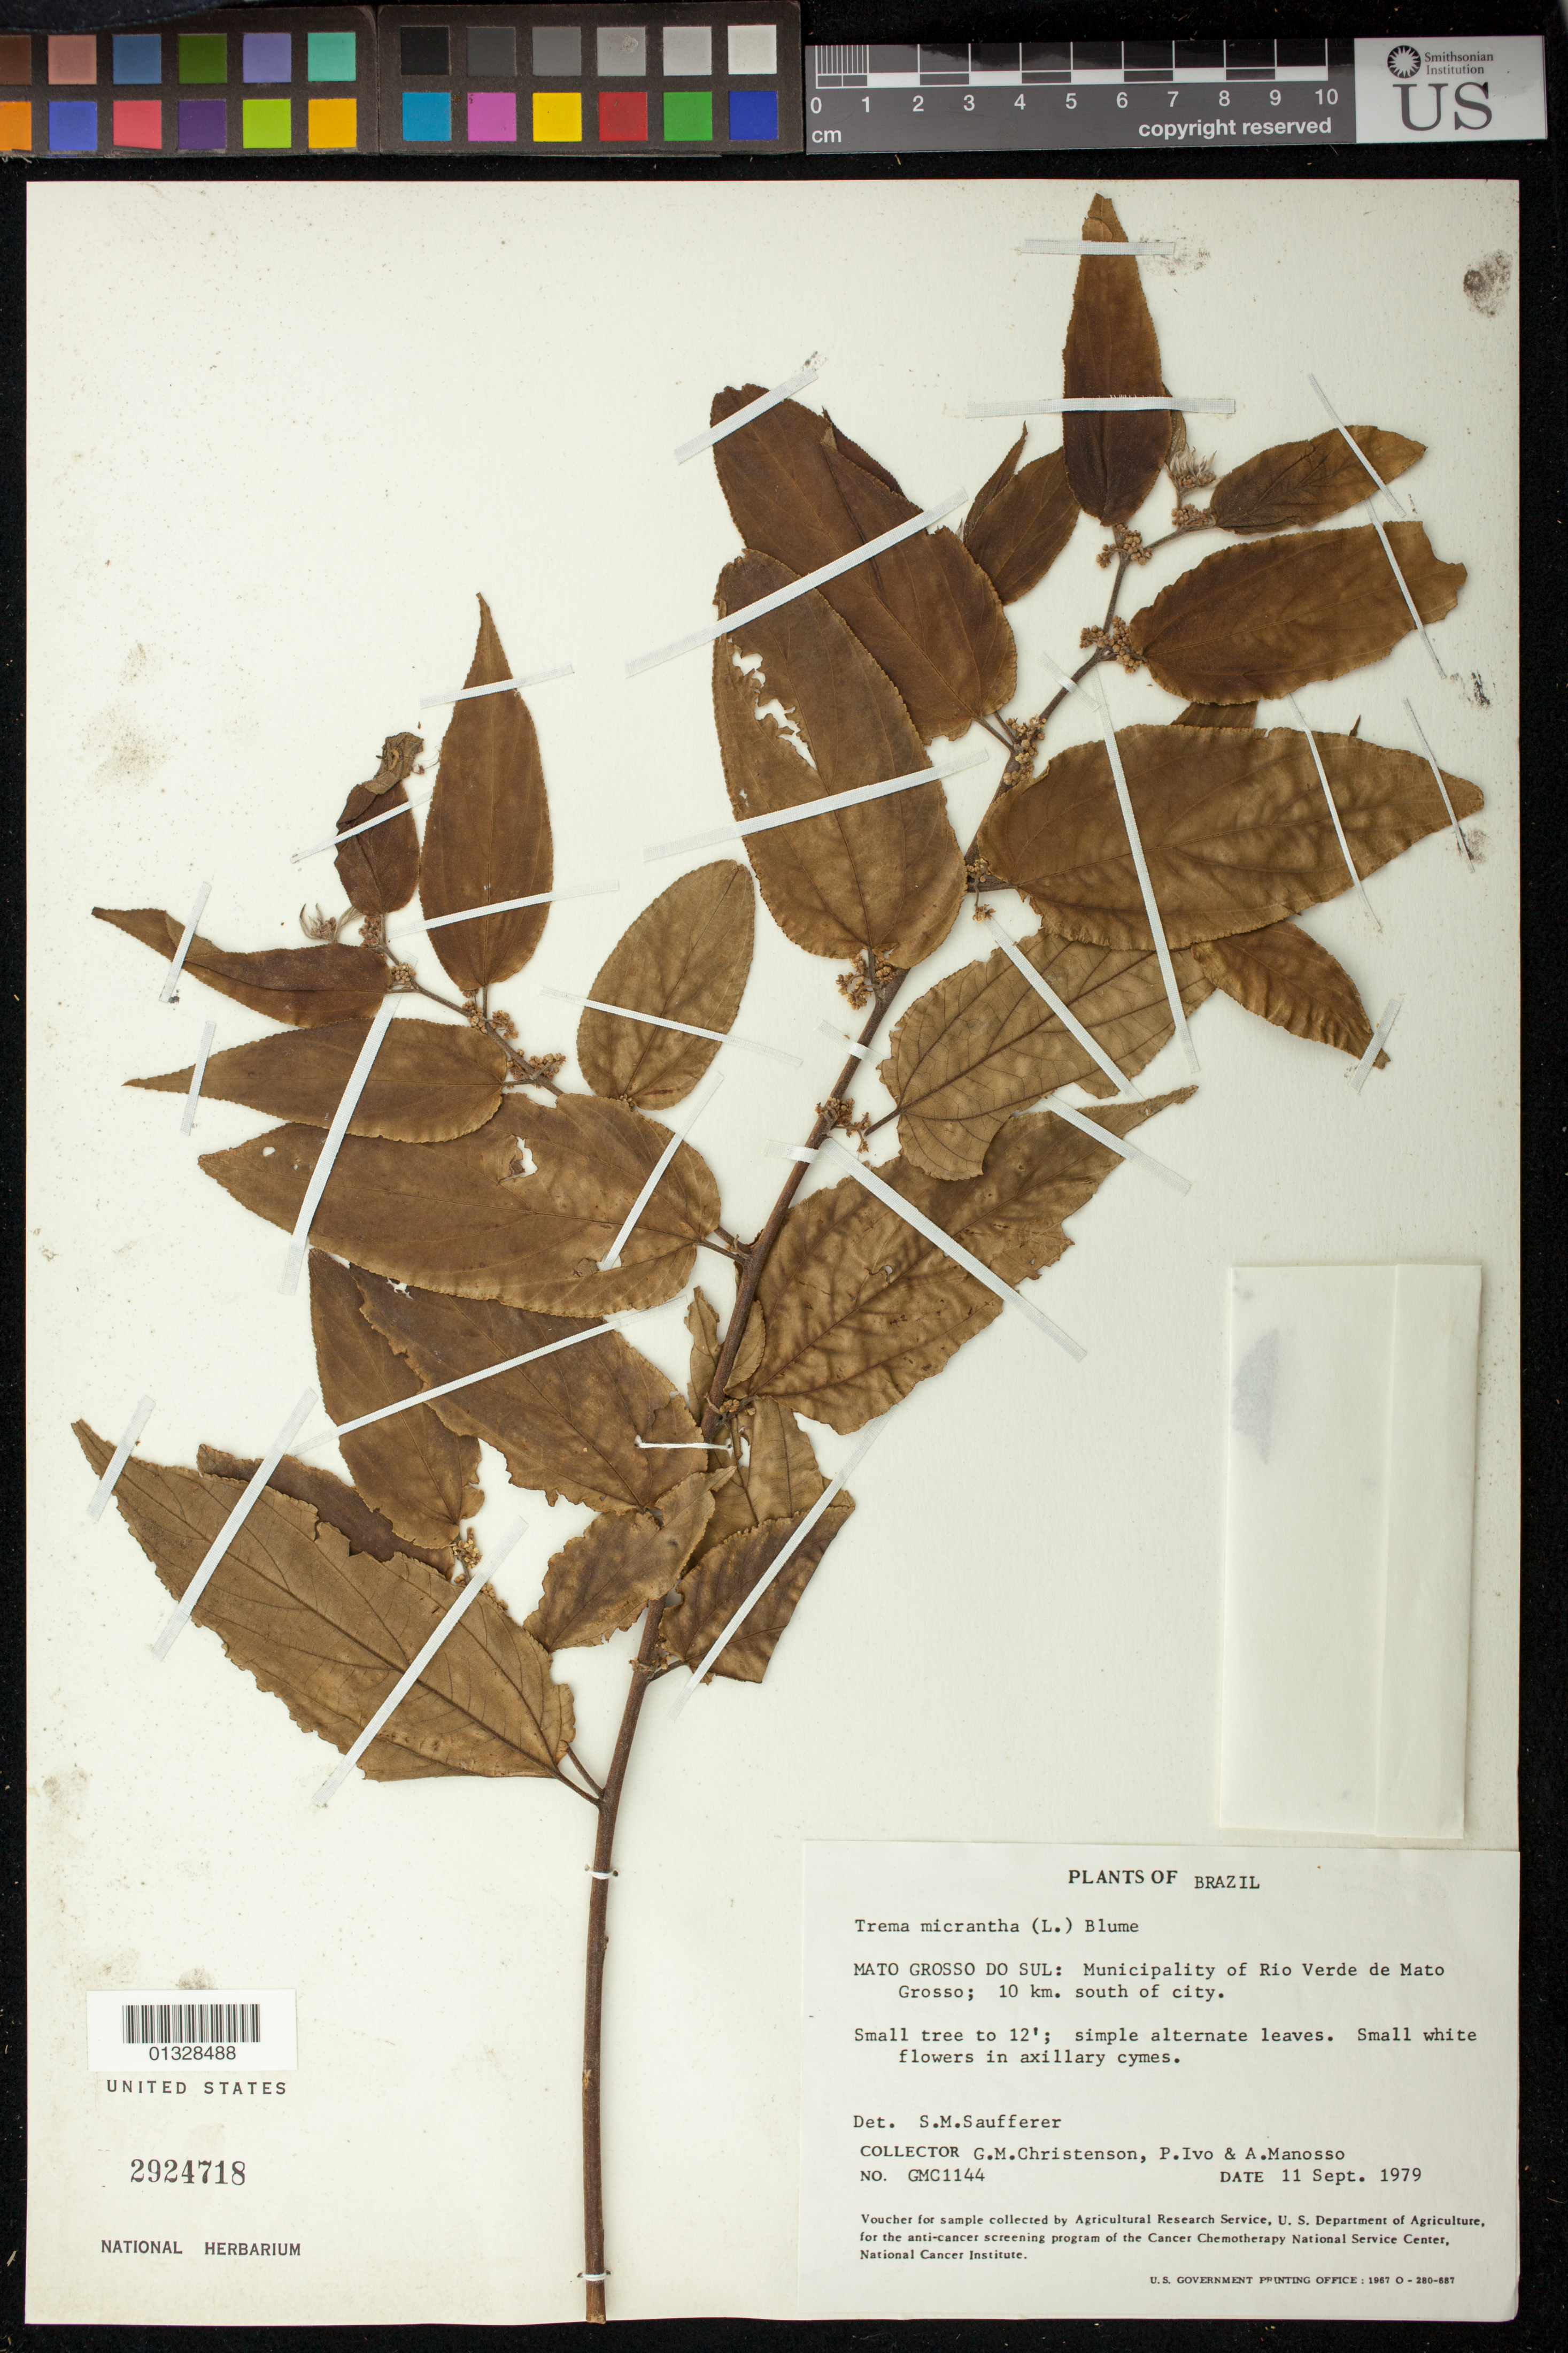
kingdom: Plantae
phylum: Tracheophyta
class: Magnoliopsida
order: Rosales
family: Cannabaceae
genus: Trema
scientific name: Trema micranthum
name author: (L.) Blume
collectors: G. Christenson, P. Ivo & A. Manosso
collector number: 1144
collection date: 1979-09-11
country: Brazil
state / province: Mato Grosso do Sul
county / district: Rio Verde de Mato Grosso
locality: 10 km south of city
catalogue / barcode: US 2924718